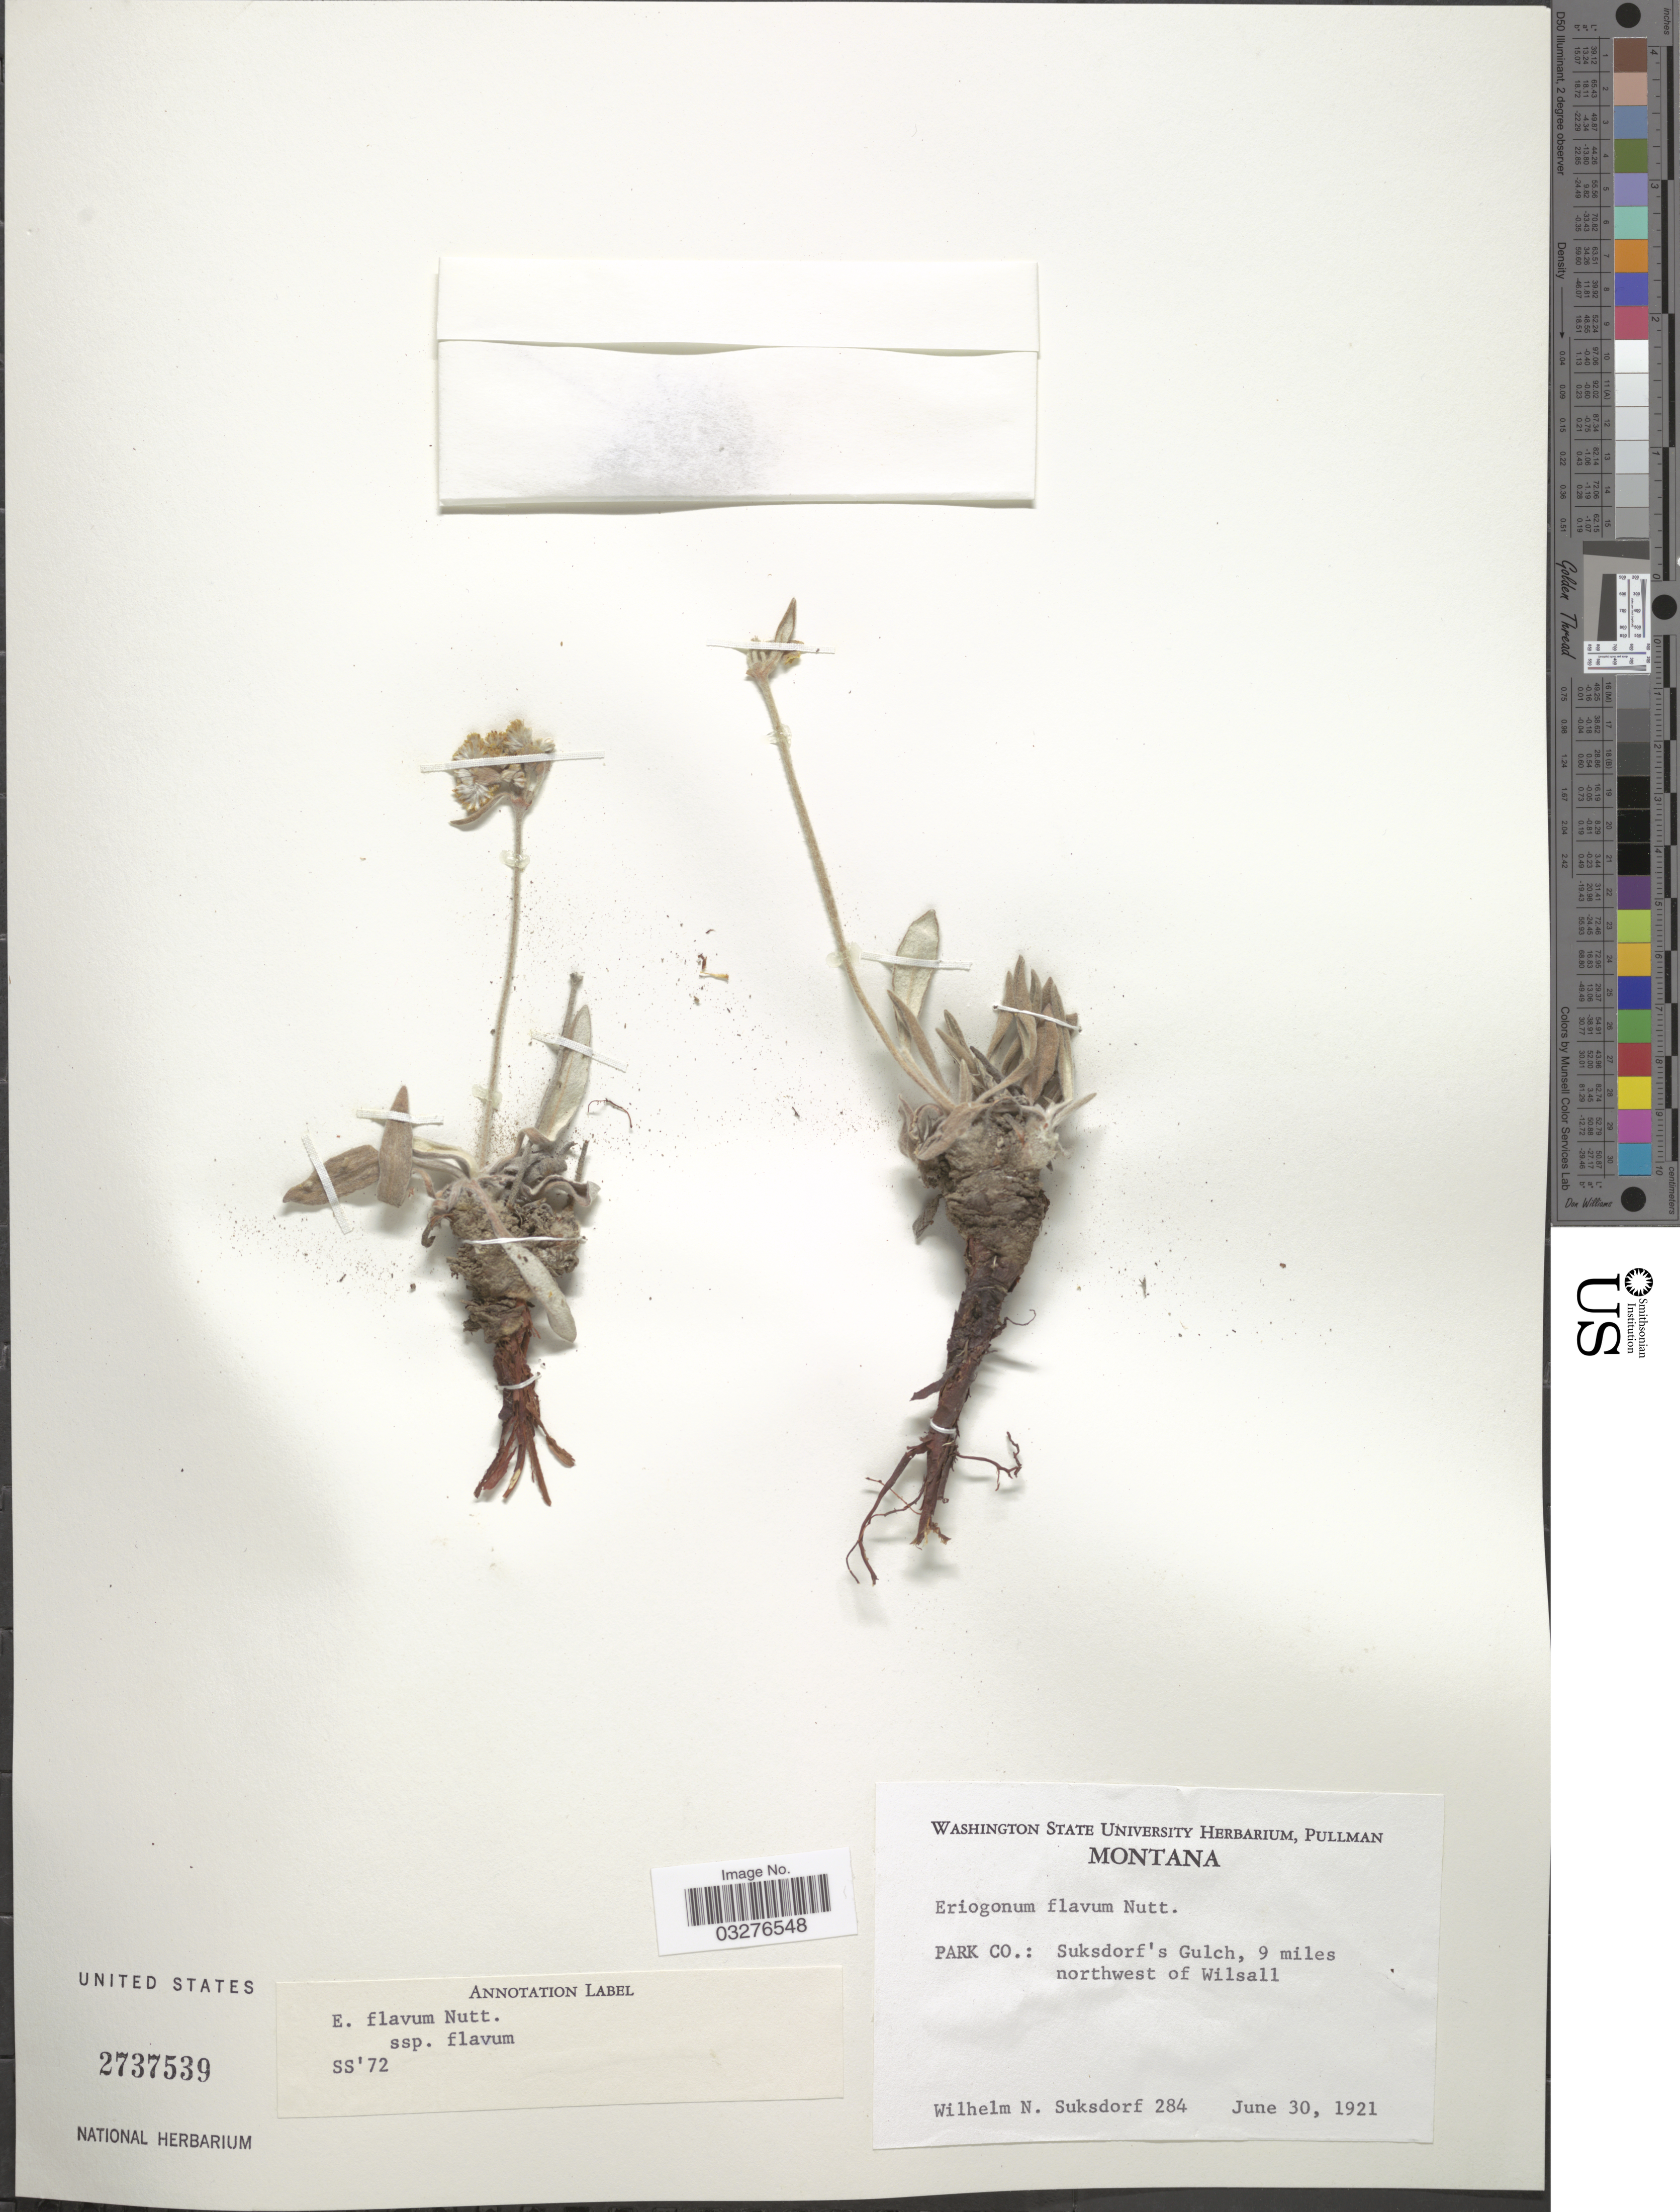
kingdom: Plantae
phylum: Tracheophyta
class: Magnoliopsida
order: Caryophyllales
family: Polygonaceae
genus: Eriogonum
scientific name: Eriogonum flavum var. flavum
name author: Nutt. ex Benth.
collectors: W. N. Suksdorf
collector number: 284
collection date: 1921-06-30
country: United States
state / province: Montana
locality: Park Co.: Suksdorf's Gulch, 9 miles northwest of Wilsall.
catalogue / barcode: US 2737539